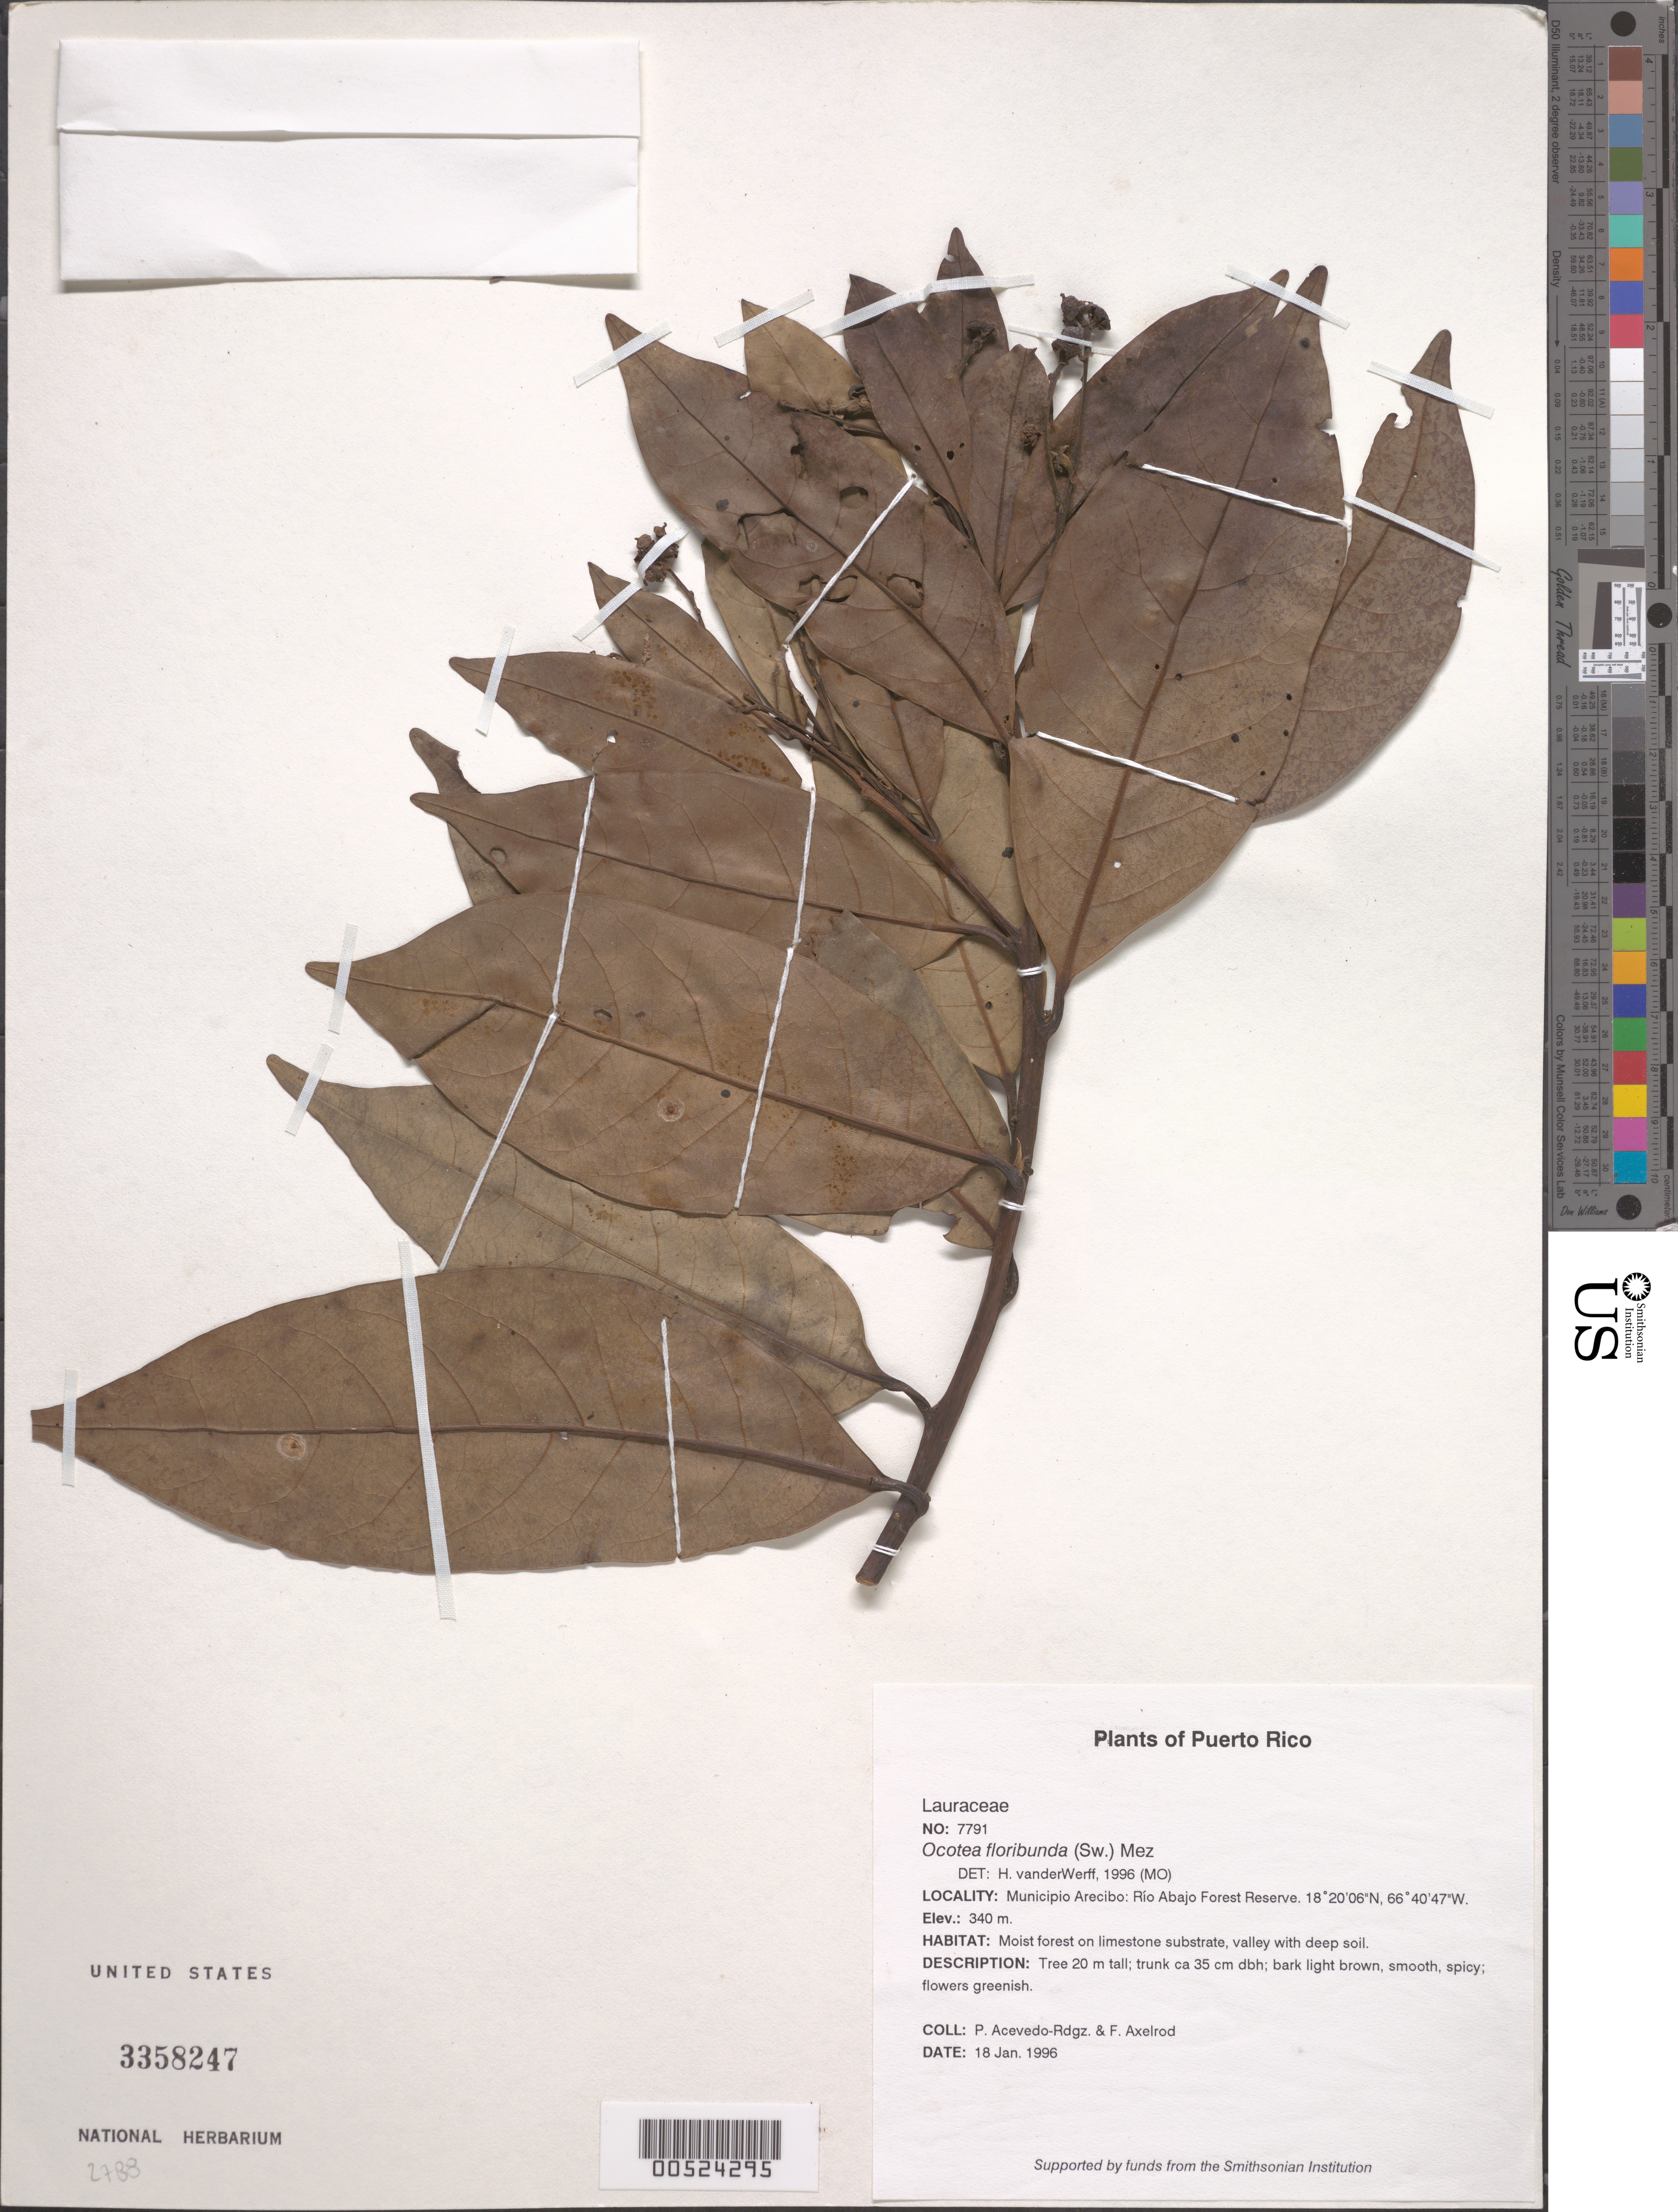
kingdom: Plantae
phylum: Tracheophyta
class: Magnoliopsida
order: Laurales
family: Lauraceae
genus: Ocotea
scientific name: Ocotea floribunda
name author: (Sw.) Mez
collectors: P. Acevedo-Rodr. & F. S. Axelrod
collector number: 7791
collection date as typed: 18 Jan 1996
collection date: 1996-01-18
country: Puerto Rico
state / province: Arecibo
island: Puerto Rico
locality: Arecibo; Río Abajo Forest Reserve.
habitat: Moist forest on limestone substrate.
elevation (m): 340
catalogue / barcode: US 3358247